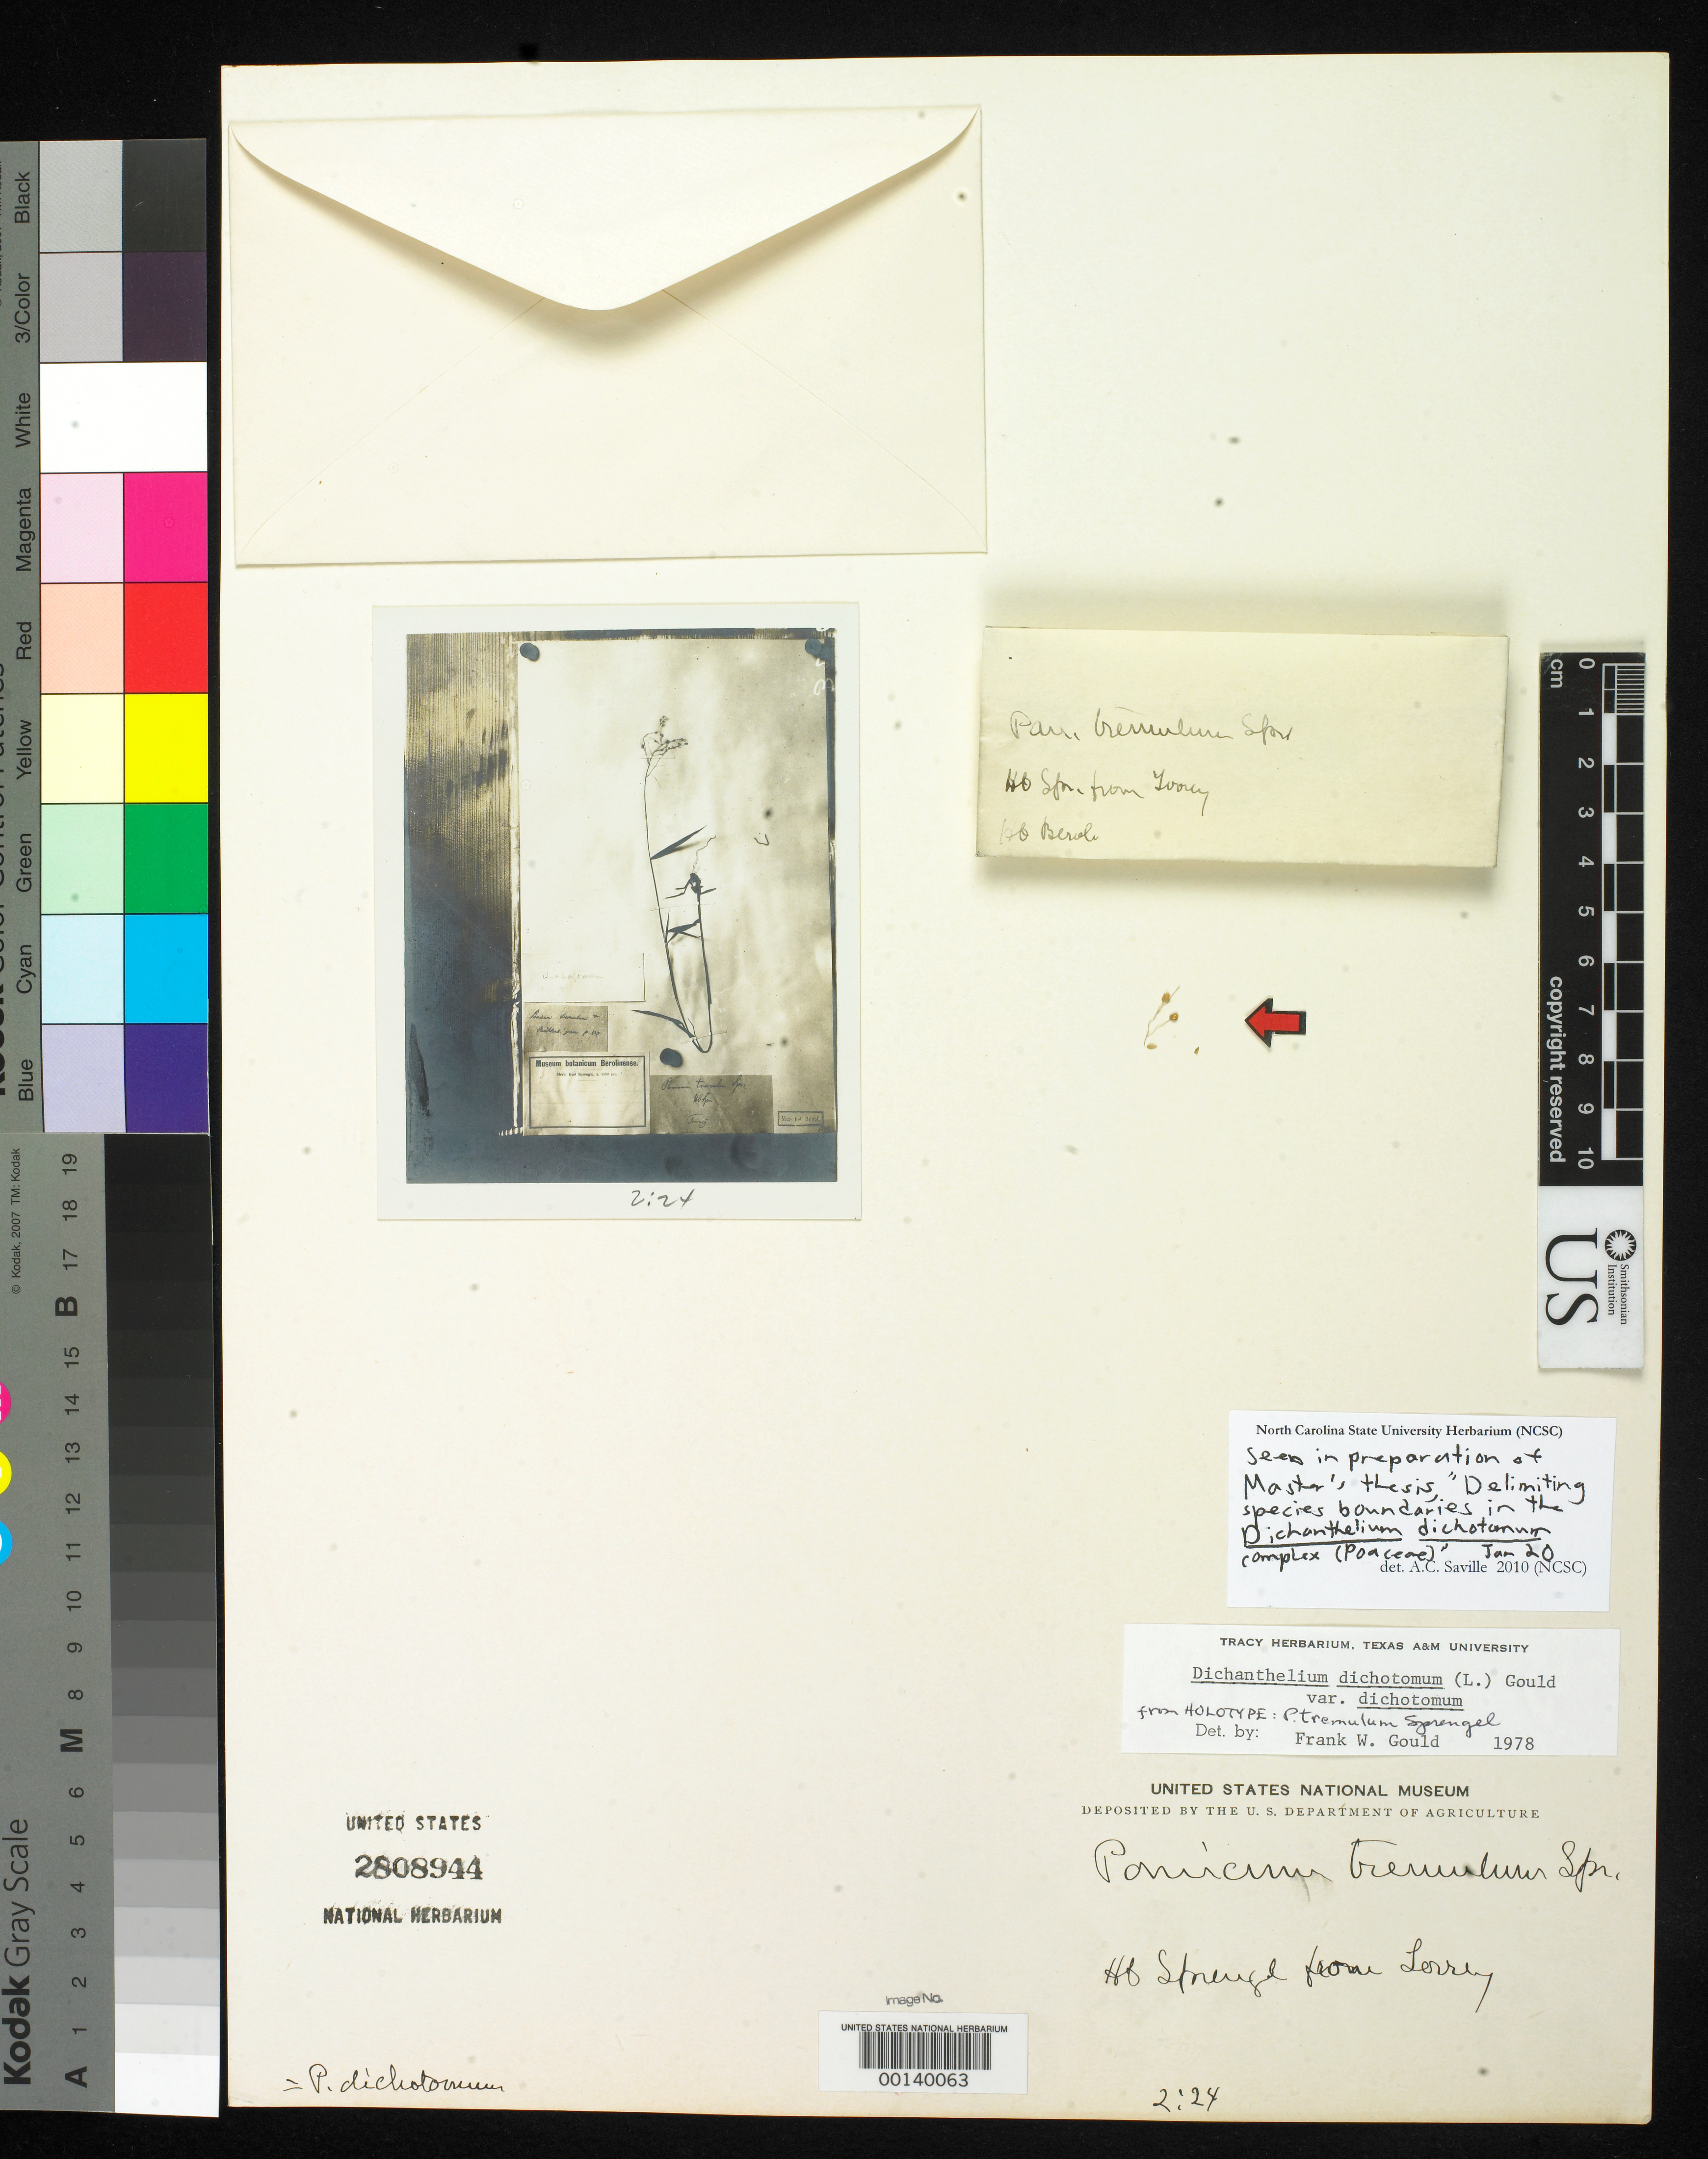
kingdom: Plantae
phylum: Tracheophyta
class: Liliopsida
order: Poales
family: Poaceae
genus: Panicum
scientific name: Panicum tremulum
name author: Spreng.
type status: Type Fragment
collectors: H. Muhlenberg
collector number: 39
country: United States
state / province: New Jersey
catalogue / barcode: US 2808944